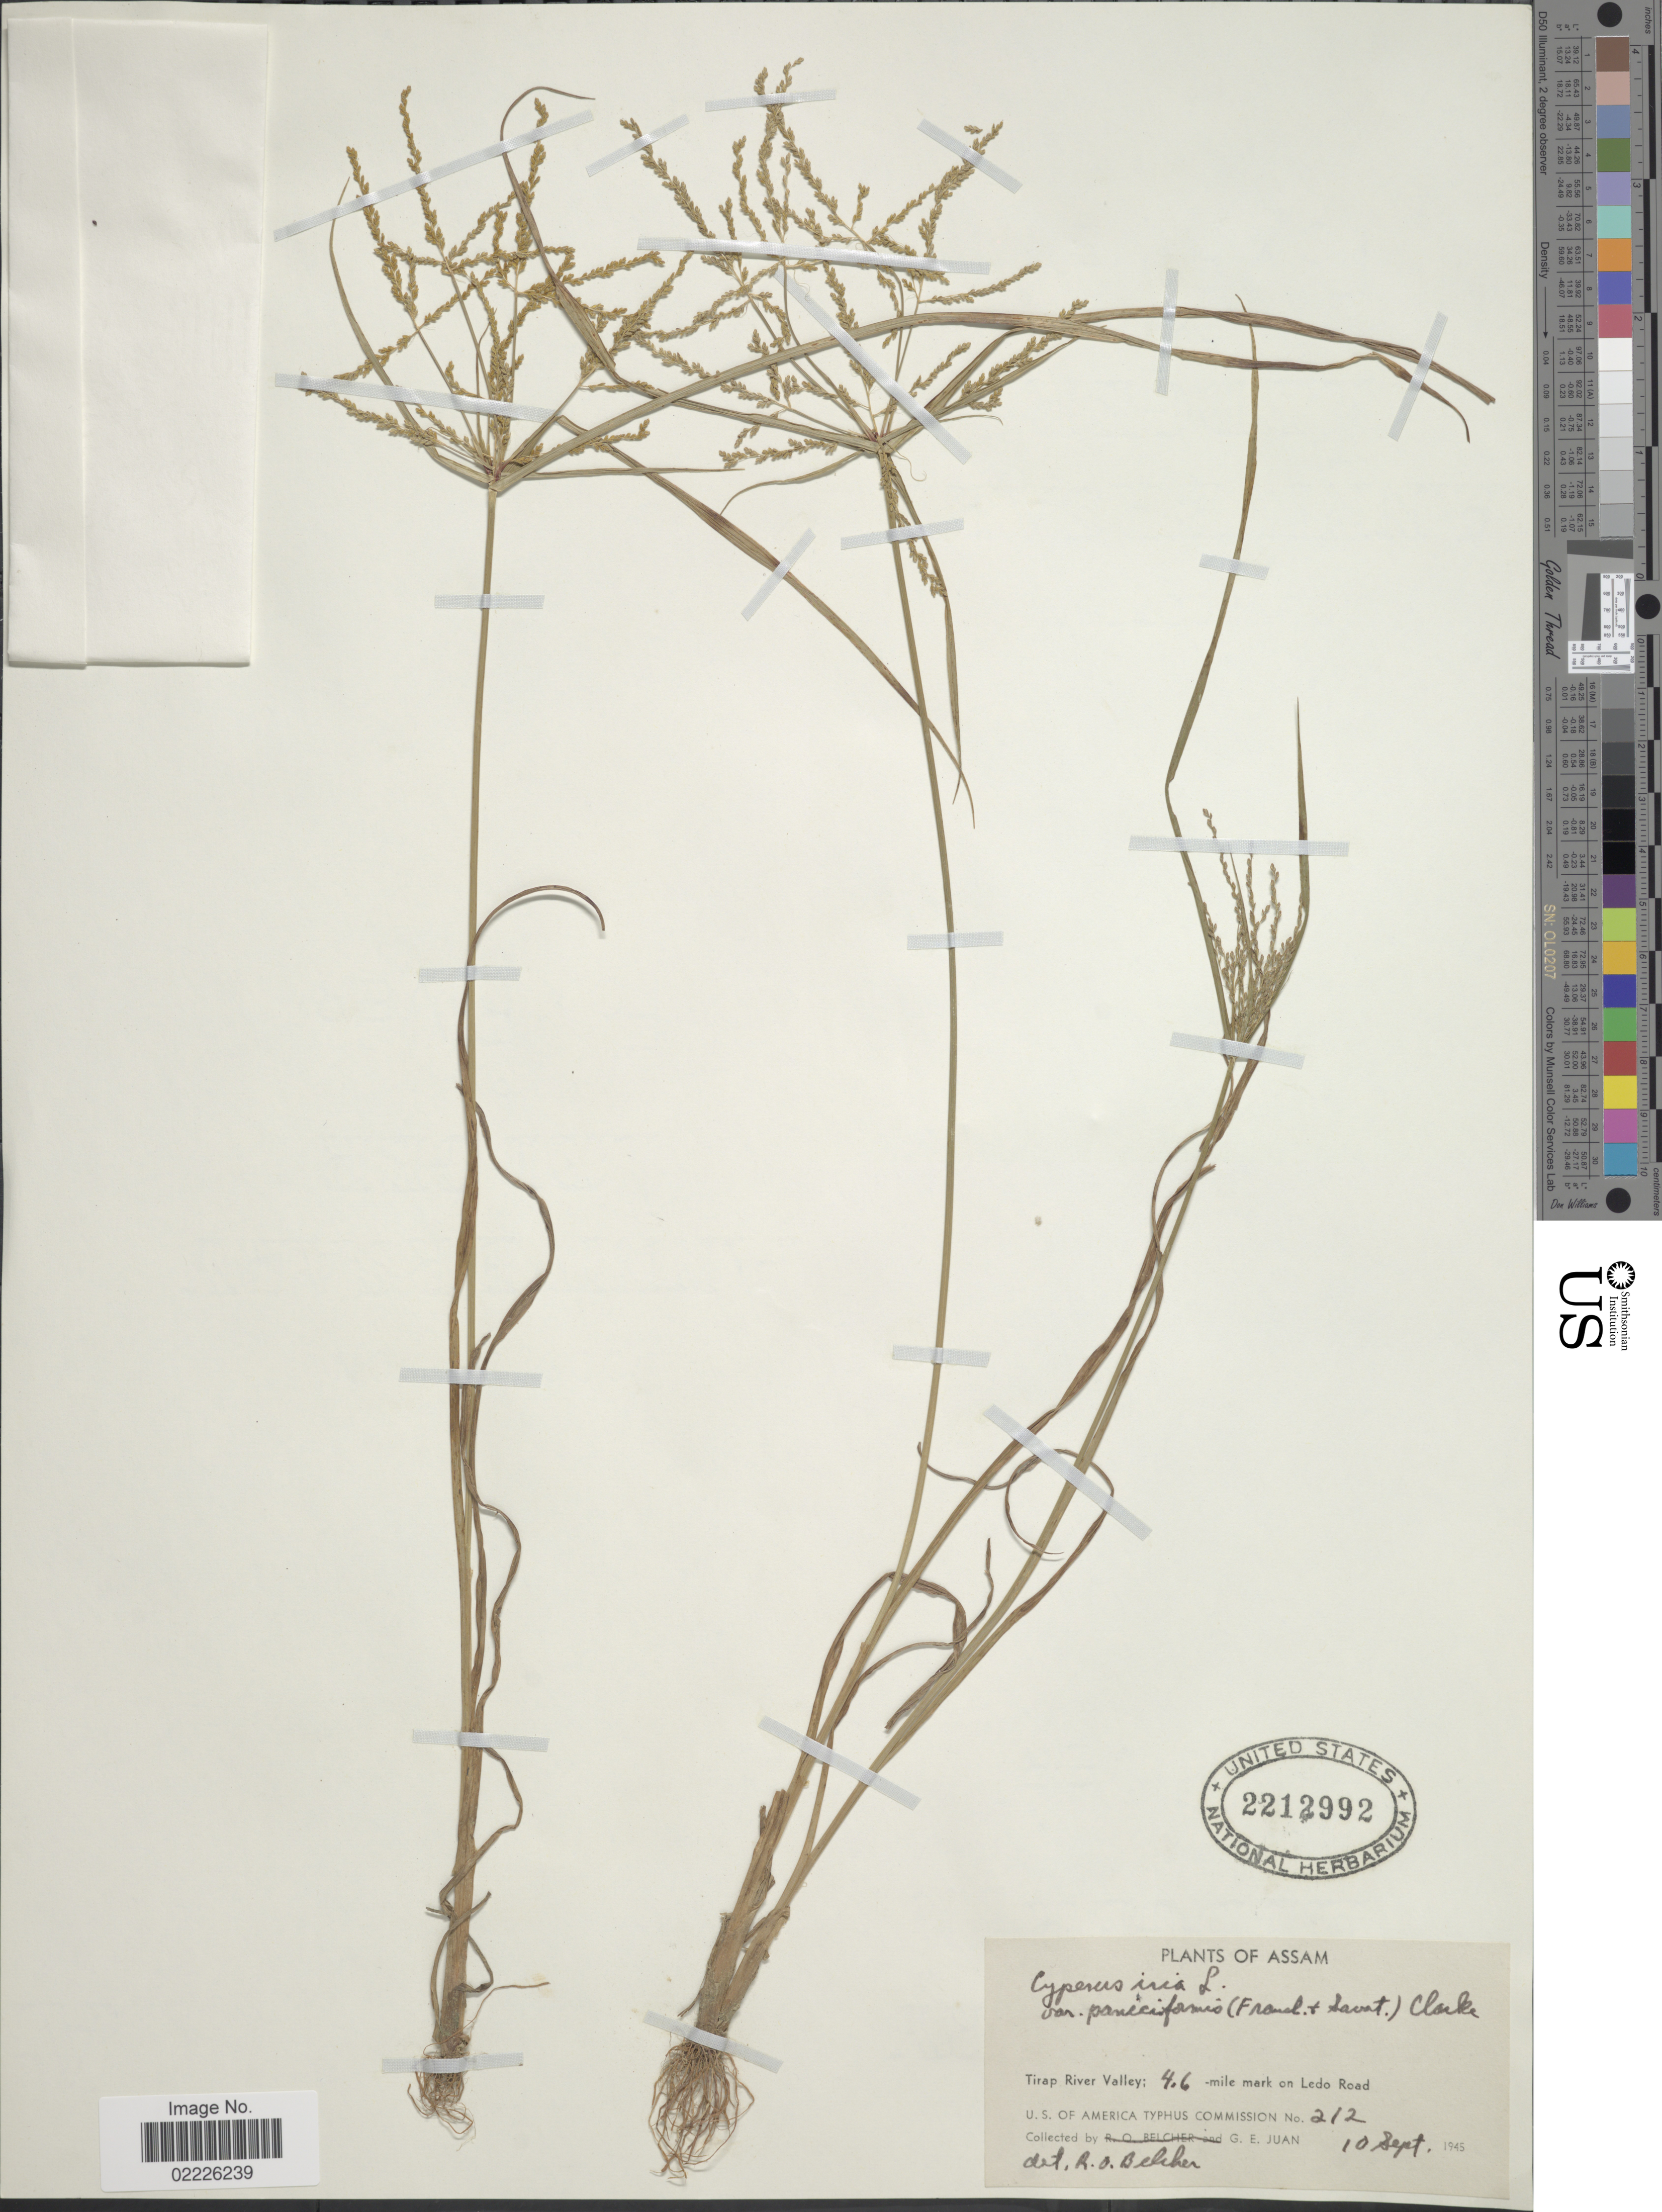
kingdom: Plantae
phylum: Tracheophyta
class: Liliopsida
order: Poales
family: Cyperaceae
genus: Cyperus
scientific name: Cyperus iria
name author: L.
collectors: G. Juan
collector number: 212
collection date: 1945-09-10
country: India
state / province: Assam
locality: Assam, Tirap River Valley: 4.6 mile mark on Ledo Road.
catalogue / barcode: US 2212992